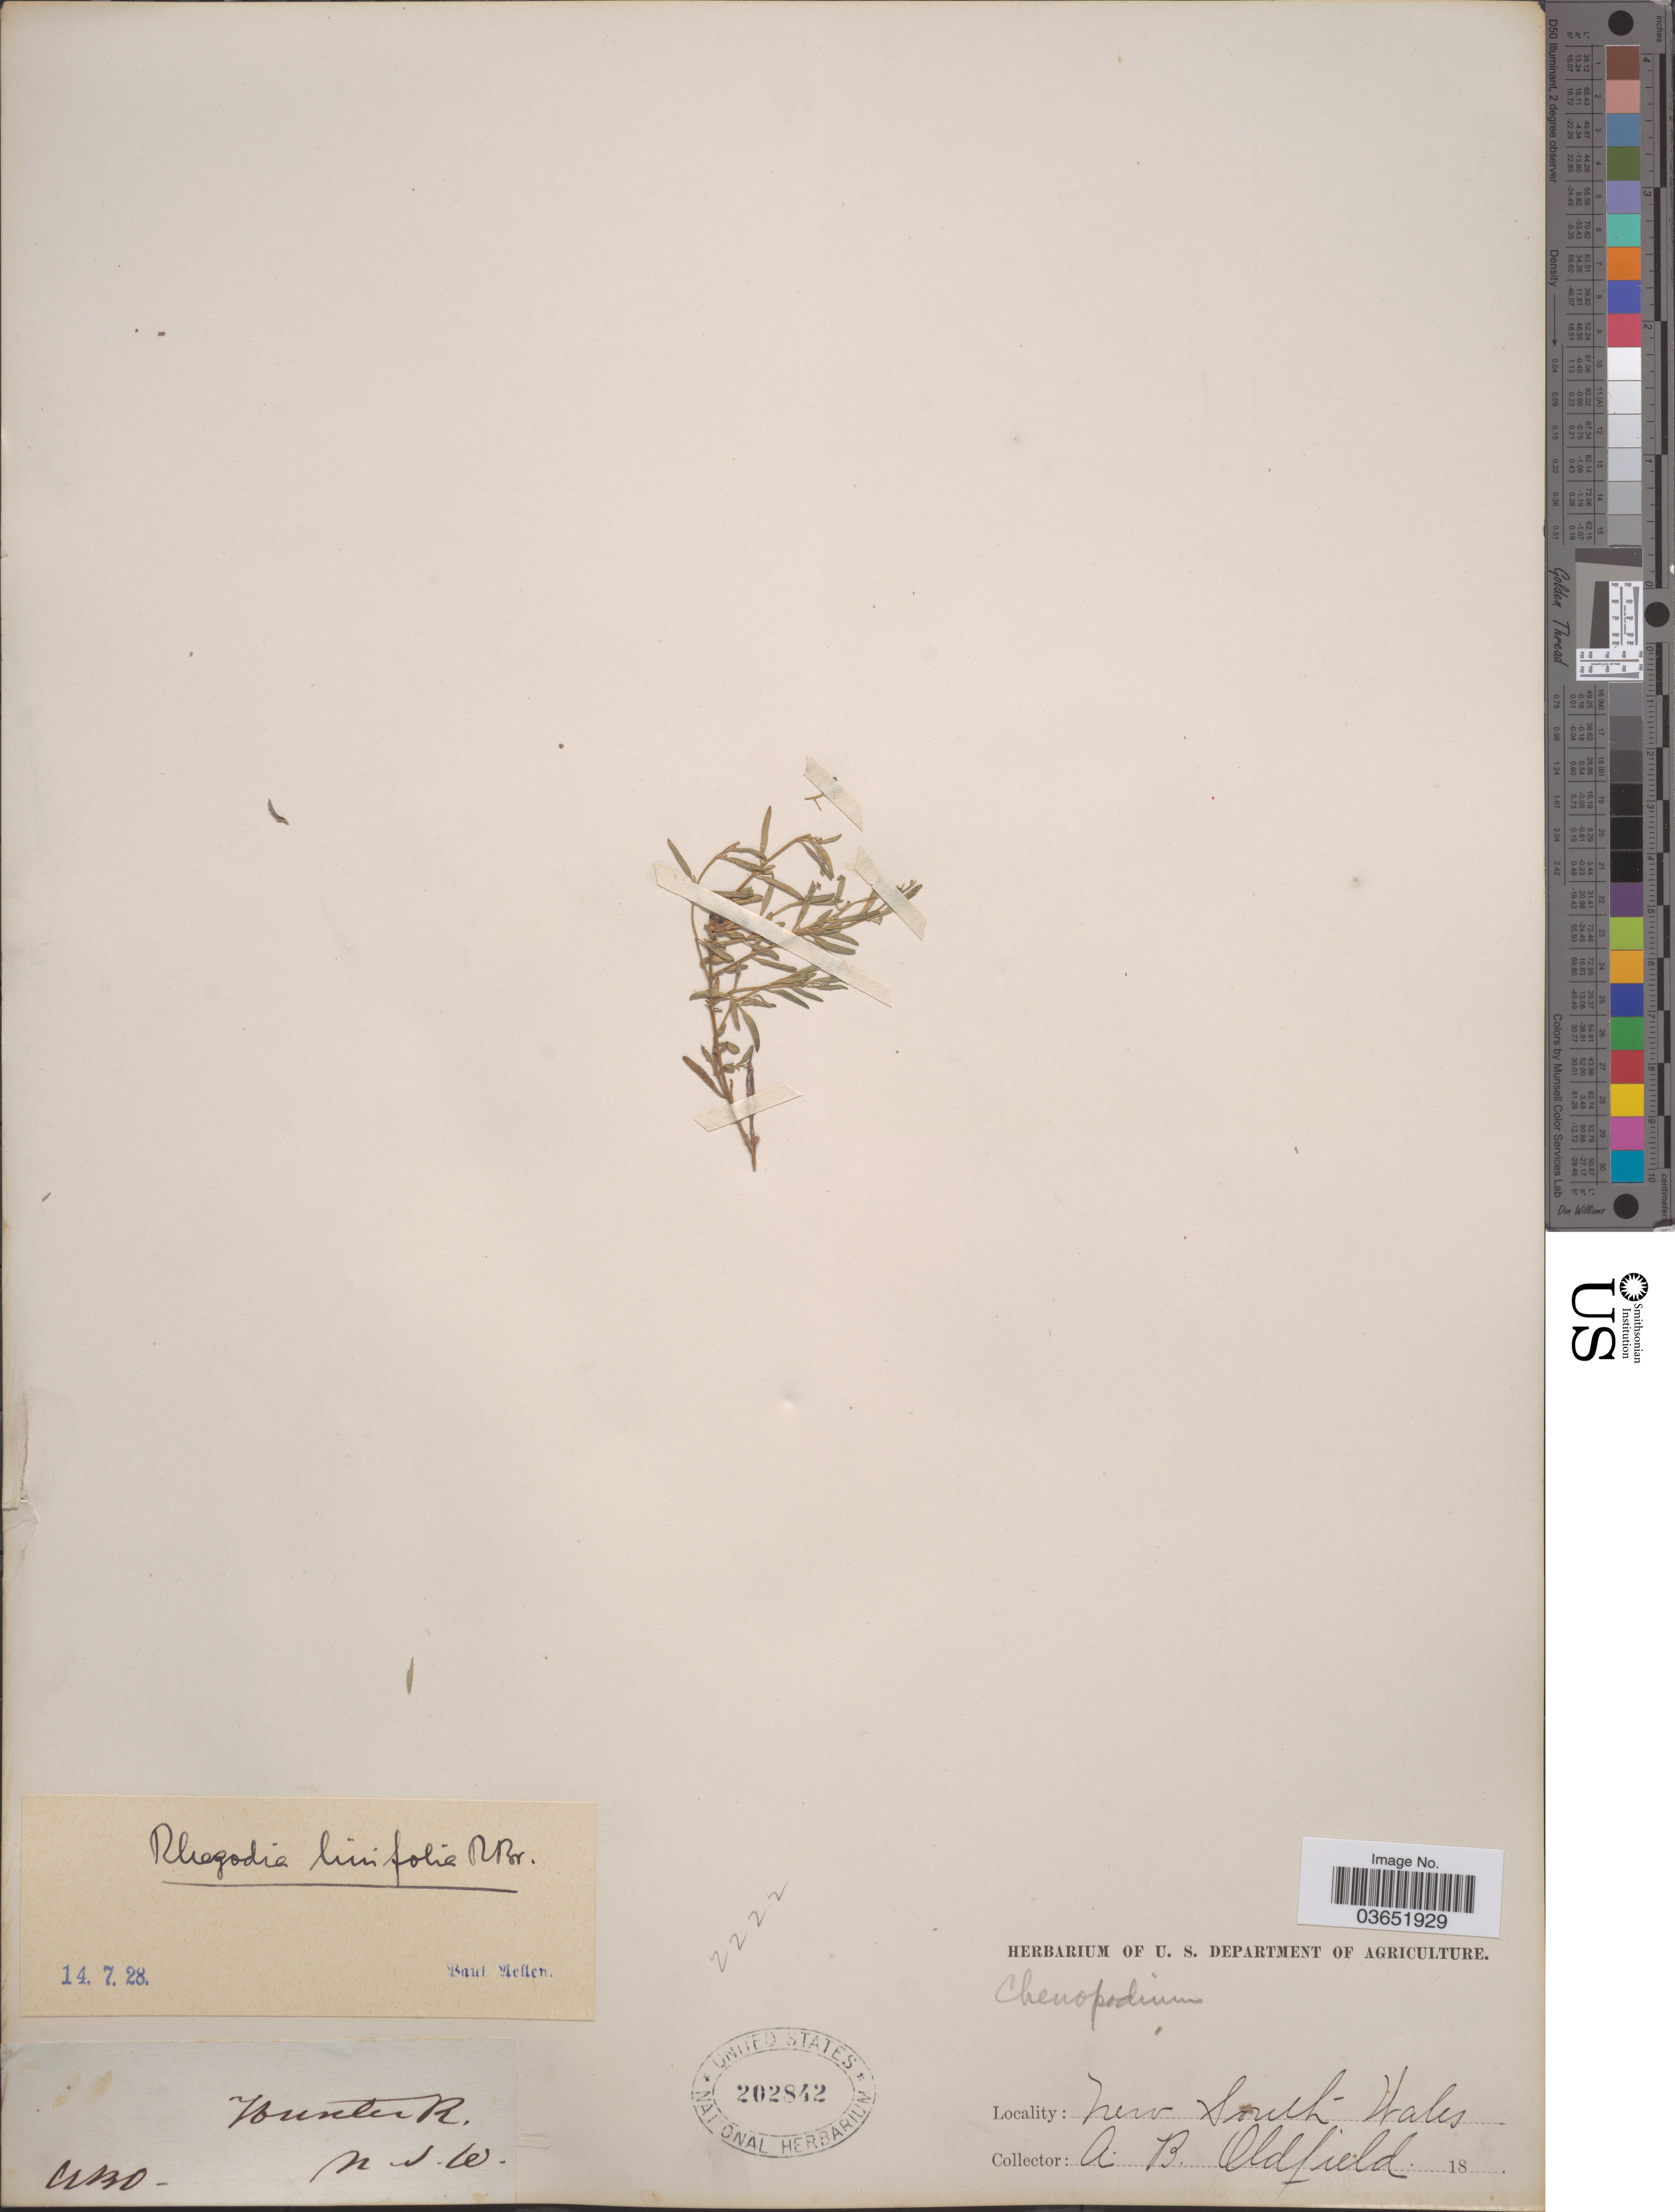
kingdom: Plantae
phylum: Tracheophyta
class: Magnoliopsida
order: Caryophyllales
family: Amaranthaceae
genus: Rhagodia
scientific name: Rhagodia linifolia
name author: R. Br.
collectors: A. Oldfield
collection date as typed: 18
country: Australia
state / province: New South Wales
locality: Hunter R.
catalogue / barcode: US 202842